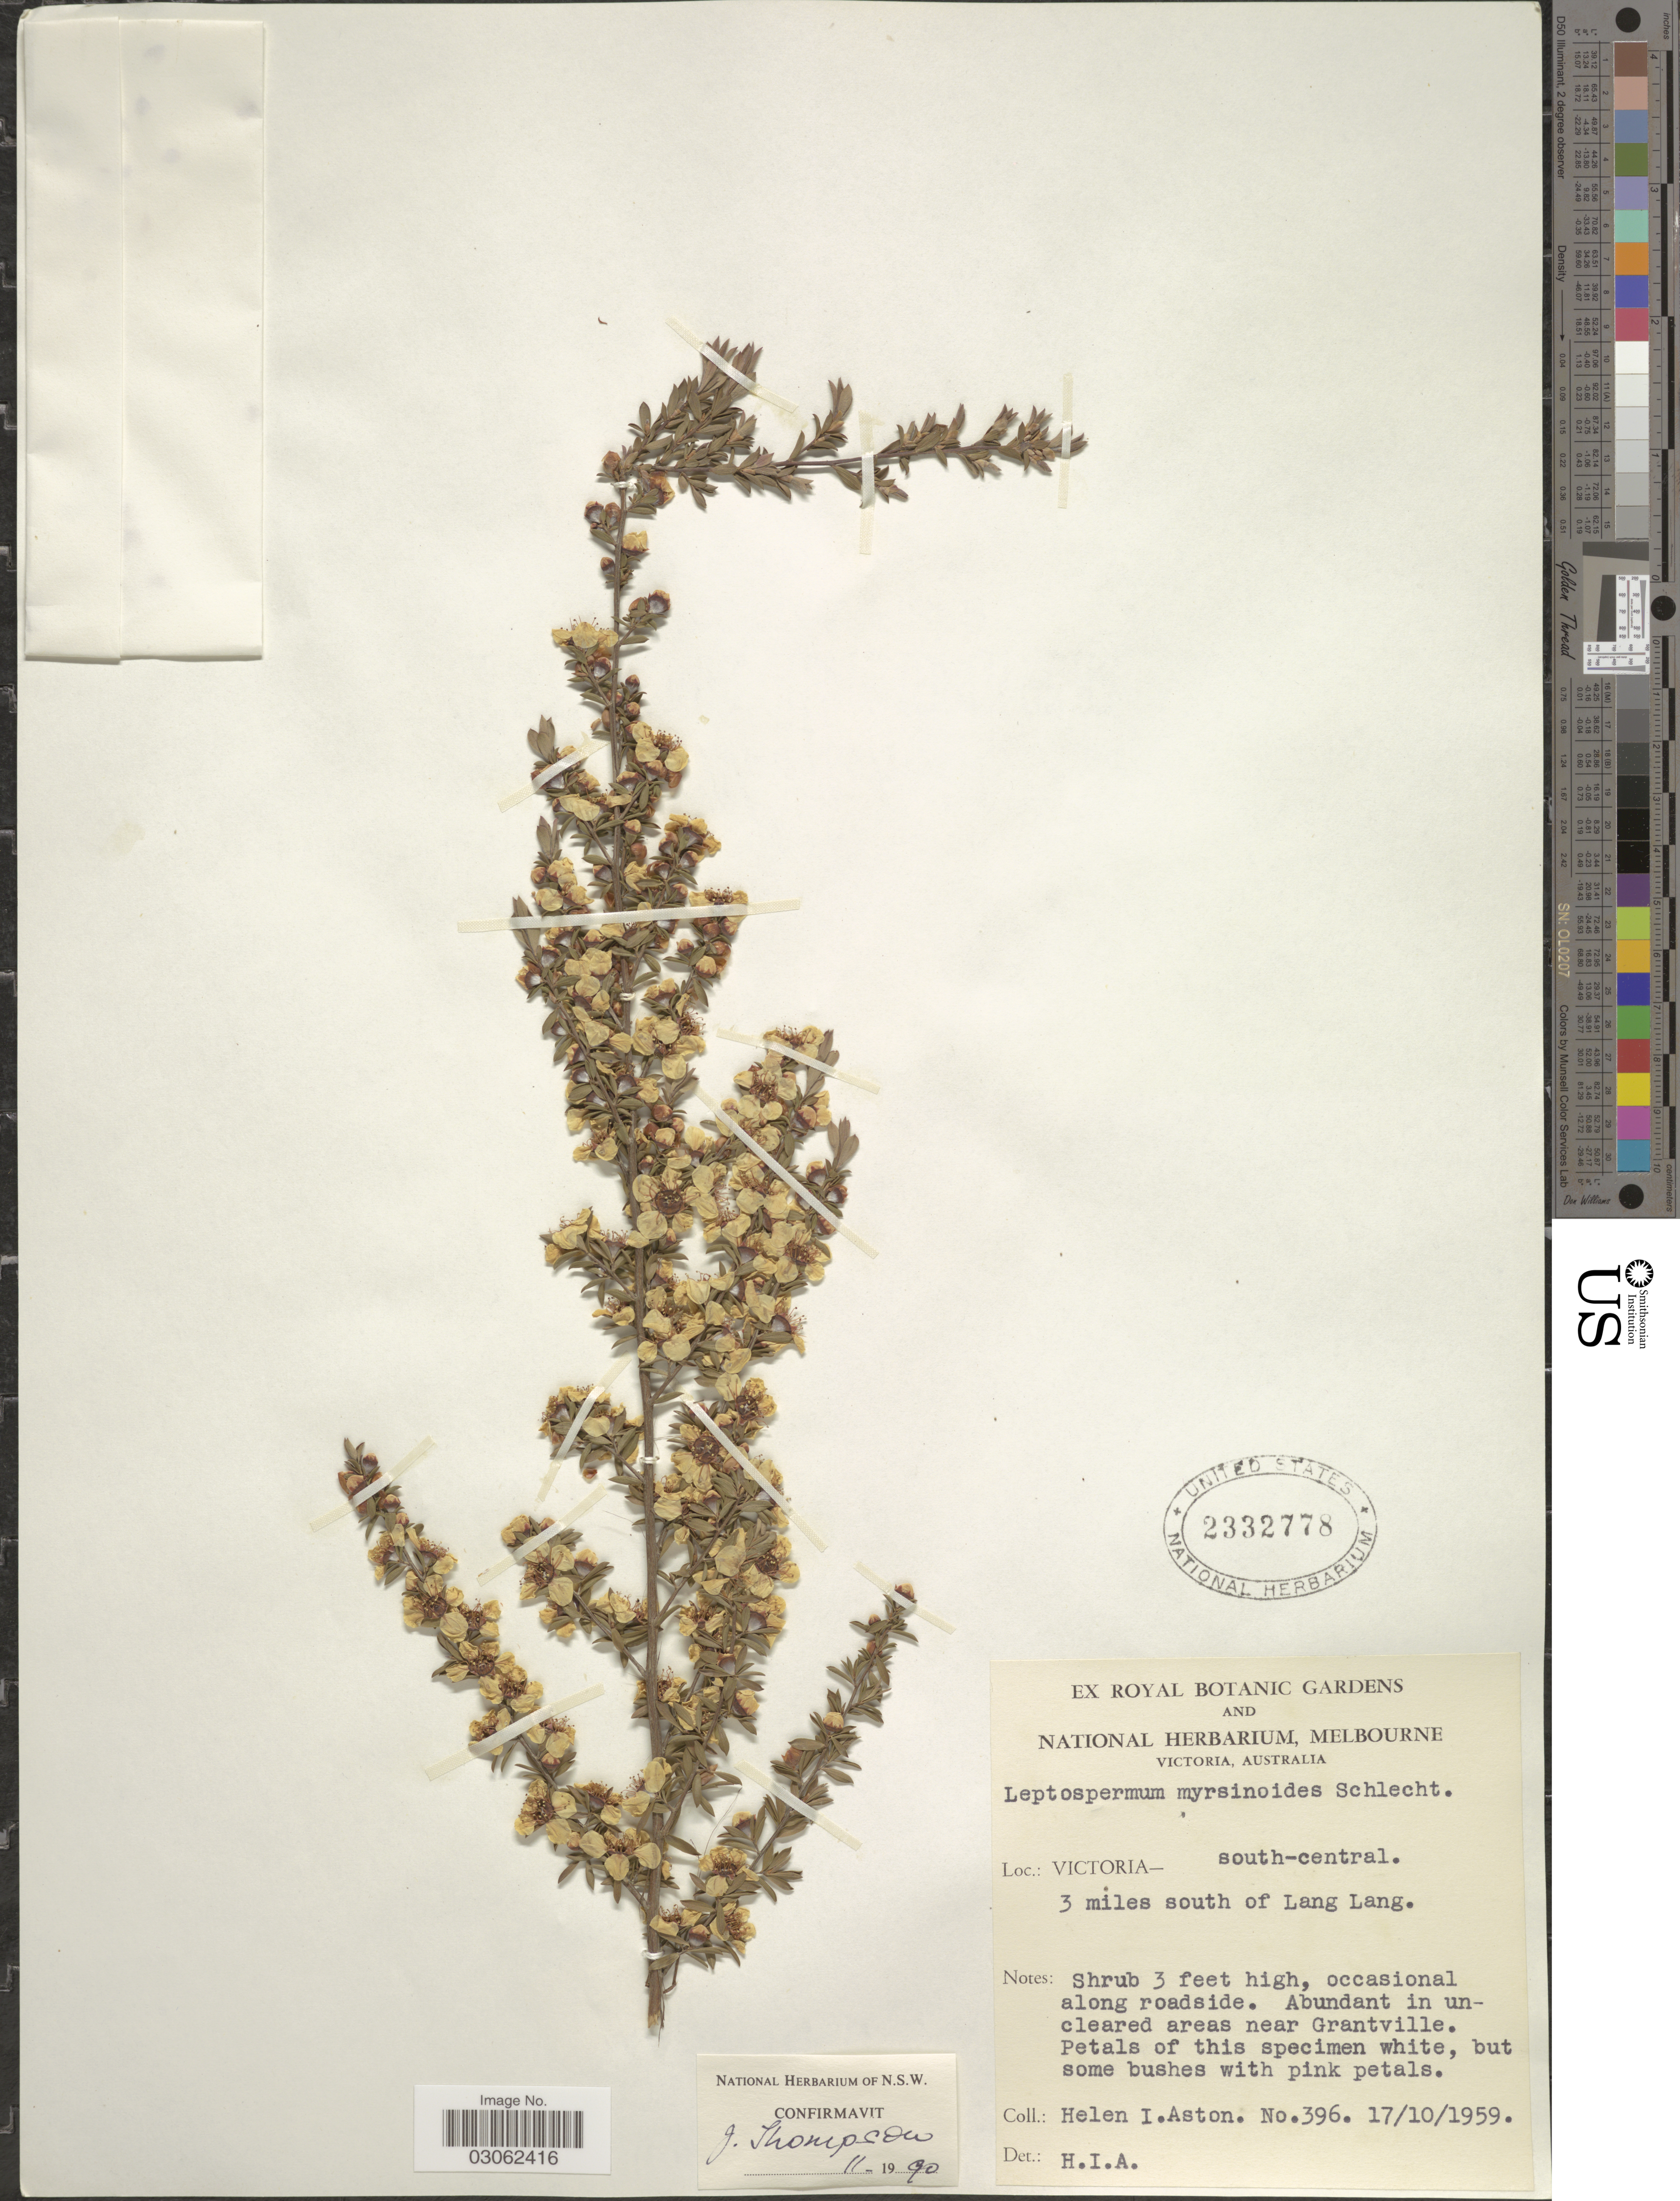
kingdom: Plantae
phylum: Tracheophyta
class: Magnoliopsida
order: Myrtales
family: Myrtaceae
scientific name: Gaudium myrsinoides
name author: (Schltdl.) P.G. Wilson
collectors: H. I. Aston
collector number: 396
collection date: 1959-10-17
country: Australia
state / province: Victoria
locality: Victoria- south-central. 3 miles south of Lang Lang.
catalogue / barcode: US 2332778